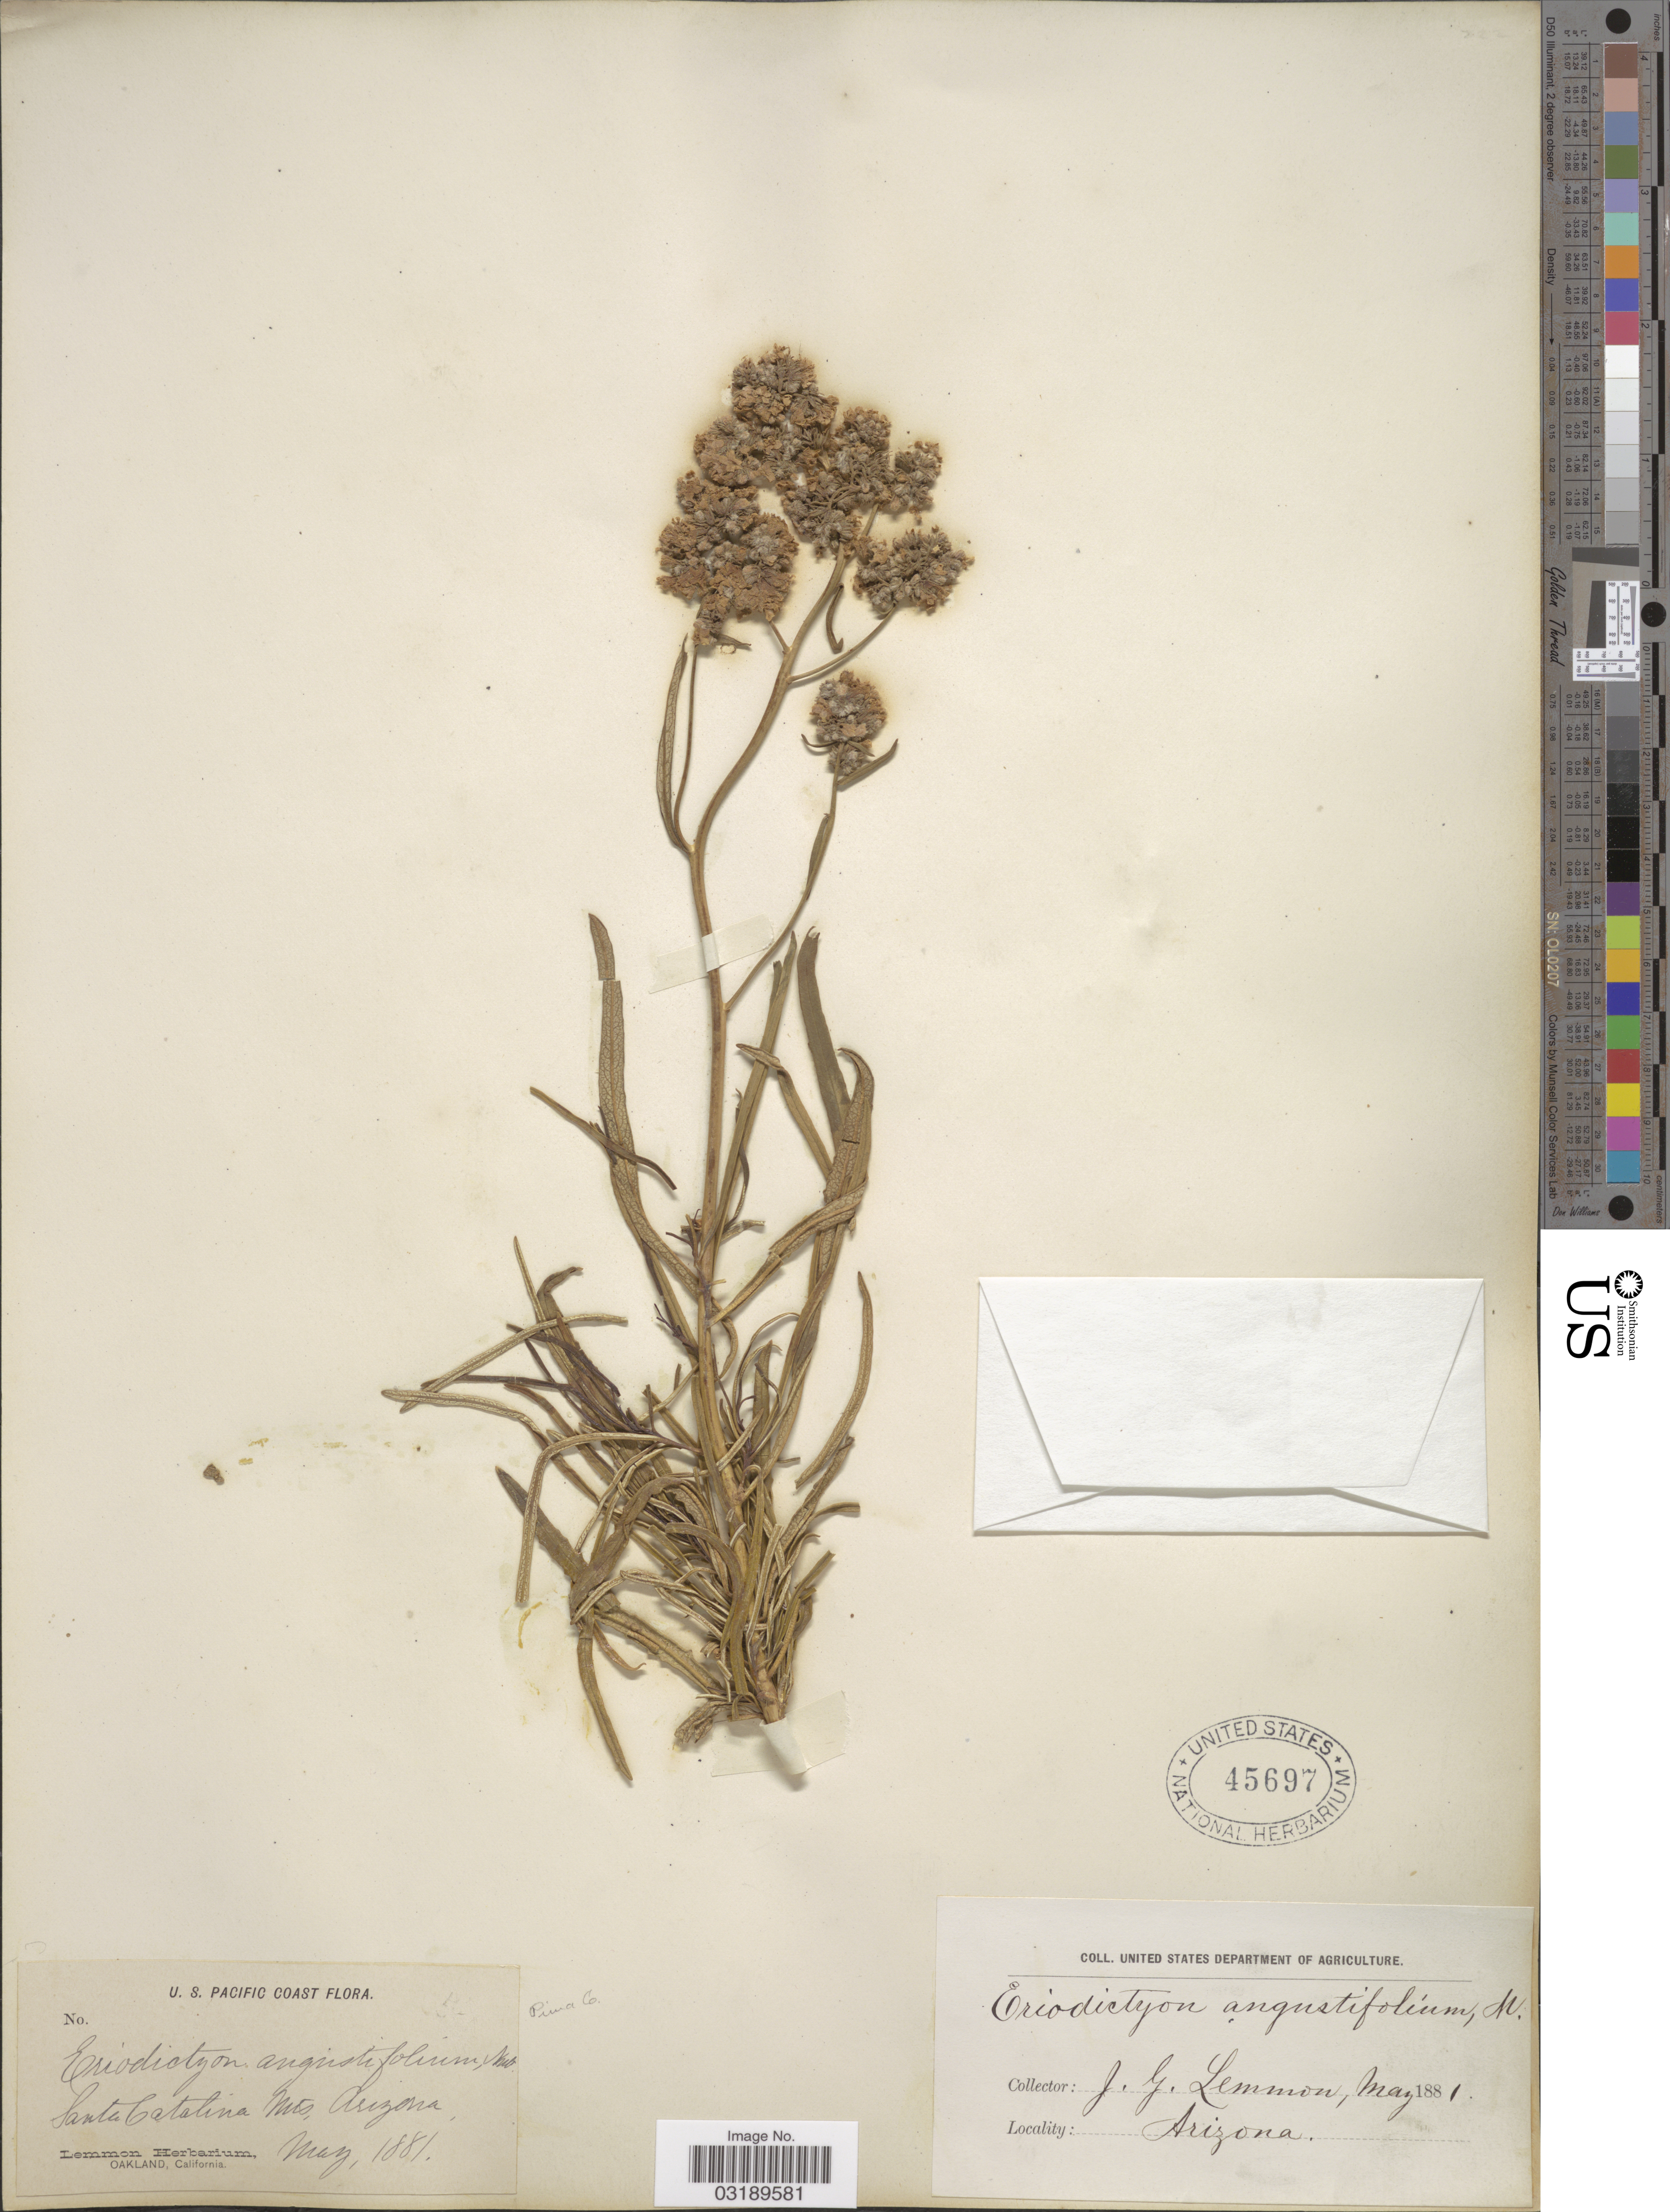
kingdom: Plantae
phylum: Tracheophyta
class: Magnoliopsida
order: Boraginales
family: Namaceae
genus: Eriodictyon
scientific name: Eriodictyon angustifolium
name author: Nutt.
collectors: J. Lemmon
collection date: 1881-05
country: United States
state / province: Arizona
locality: U. S. Pacific Coast. Santa Catalina Mts. Pima Co.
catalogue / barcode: US 45697